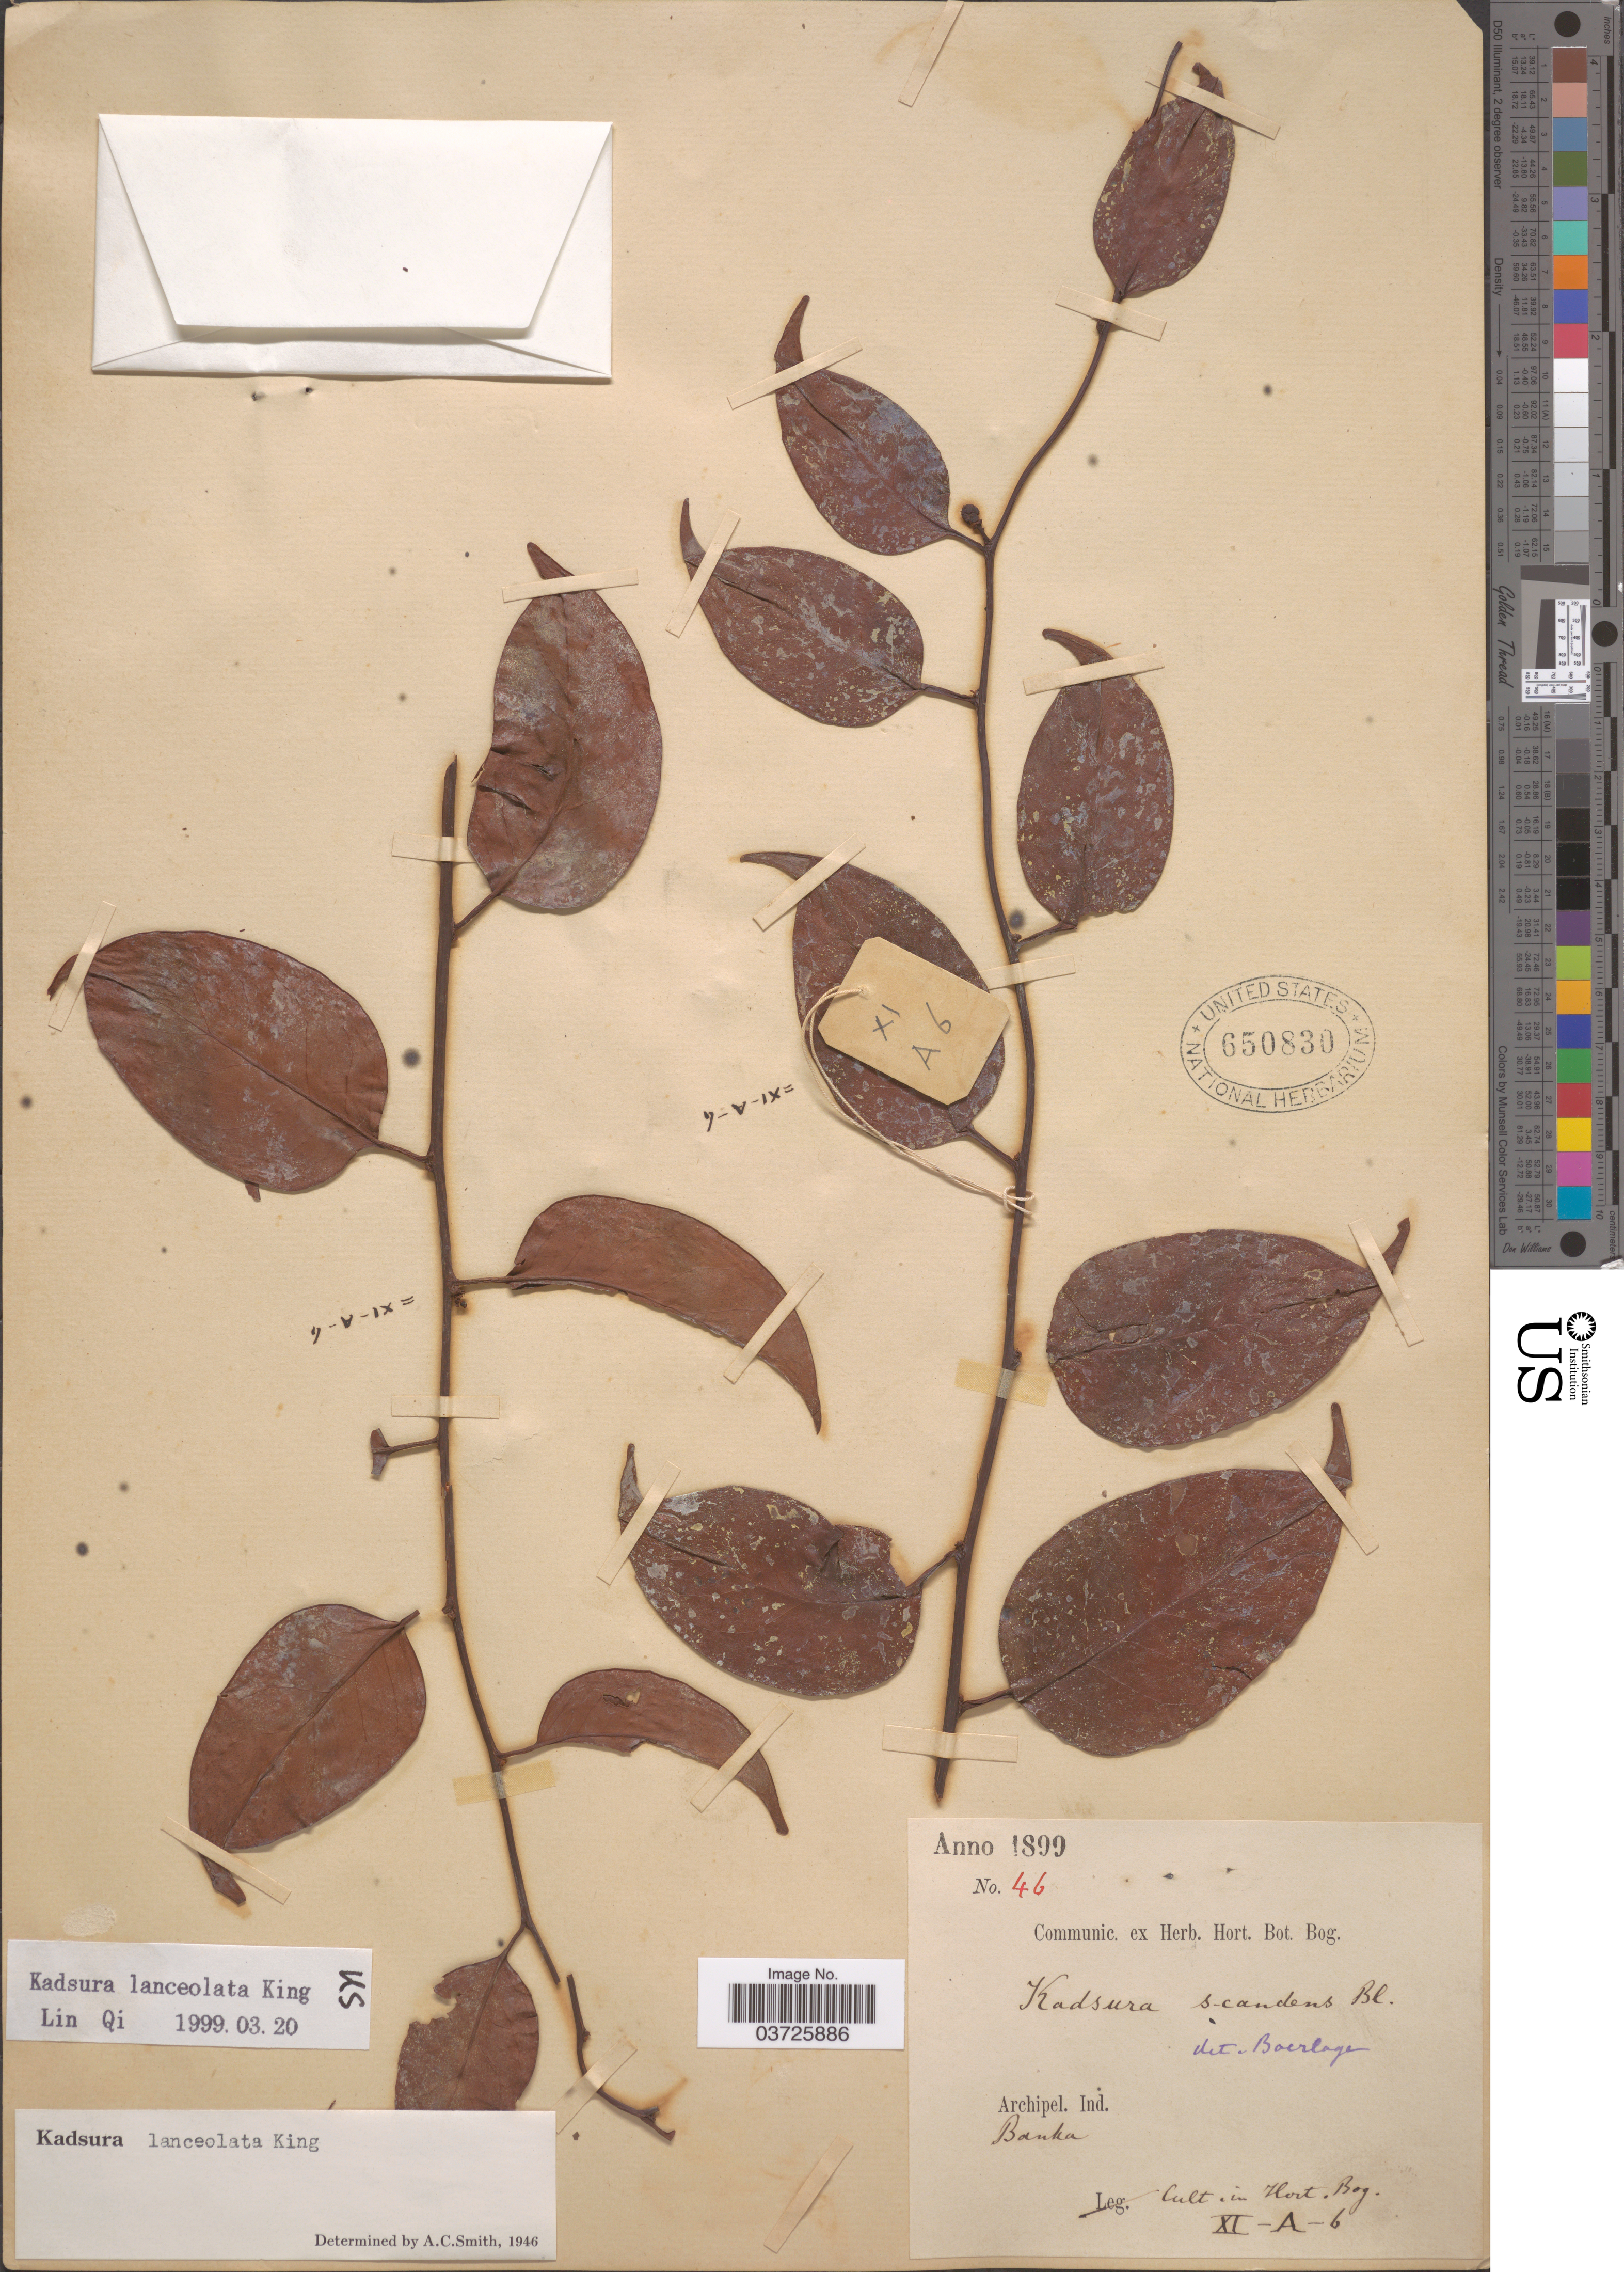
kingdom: Plantae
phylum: Tracheophyta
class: Magnoliopsida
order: Austrobaileyales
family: Schisandraceae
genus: Kadsura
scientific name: Kadsura lanceolata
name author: R.M. King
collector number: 46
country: Indonesia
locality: Archipel. Ind. Bangka. Cult. in Hort. Bog. XI-A-6 [unsure placement]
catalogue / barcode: US 650830